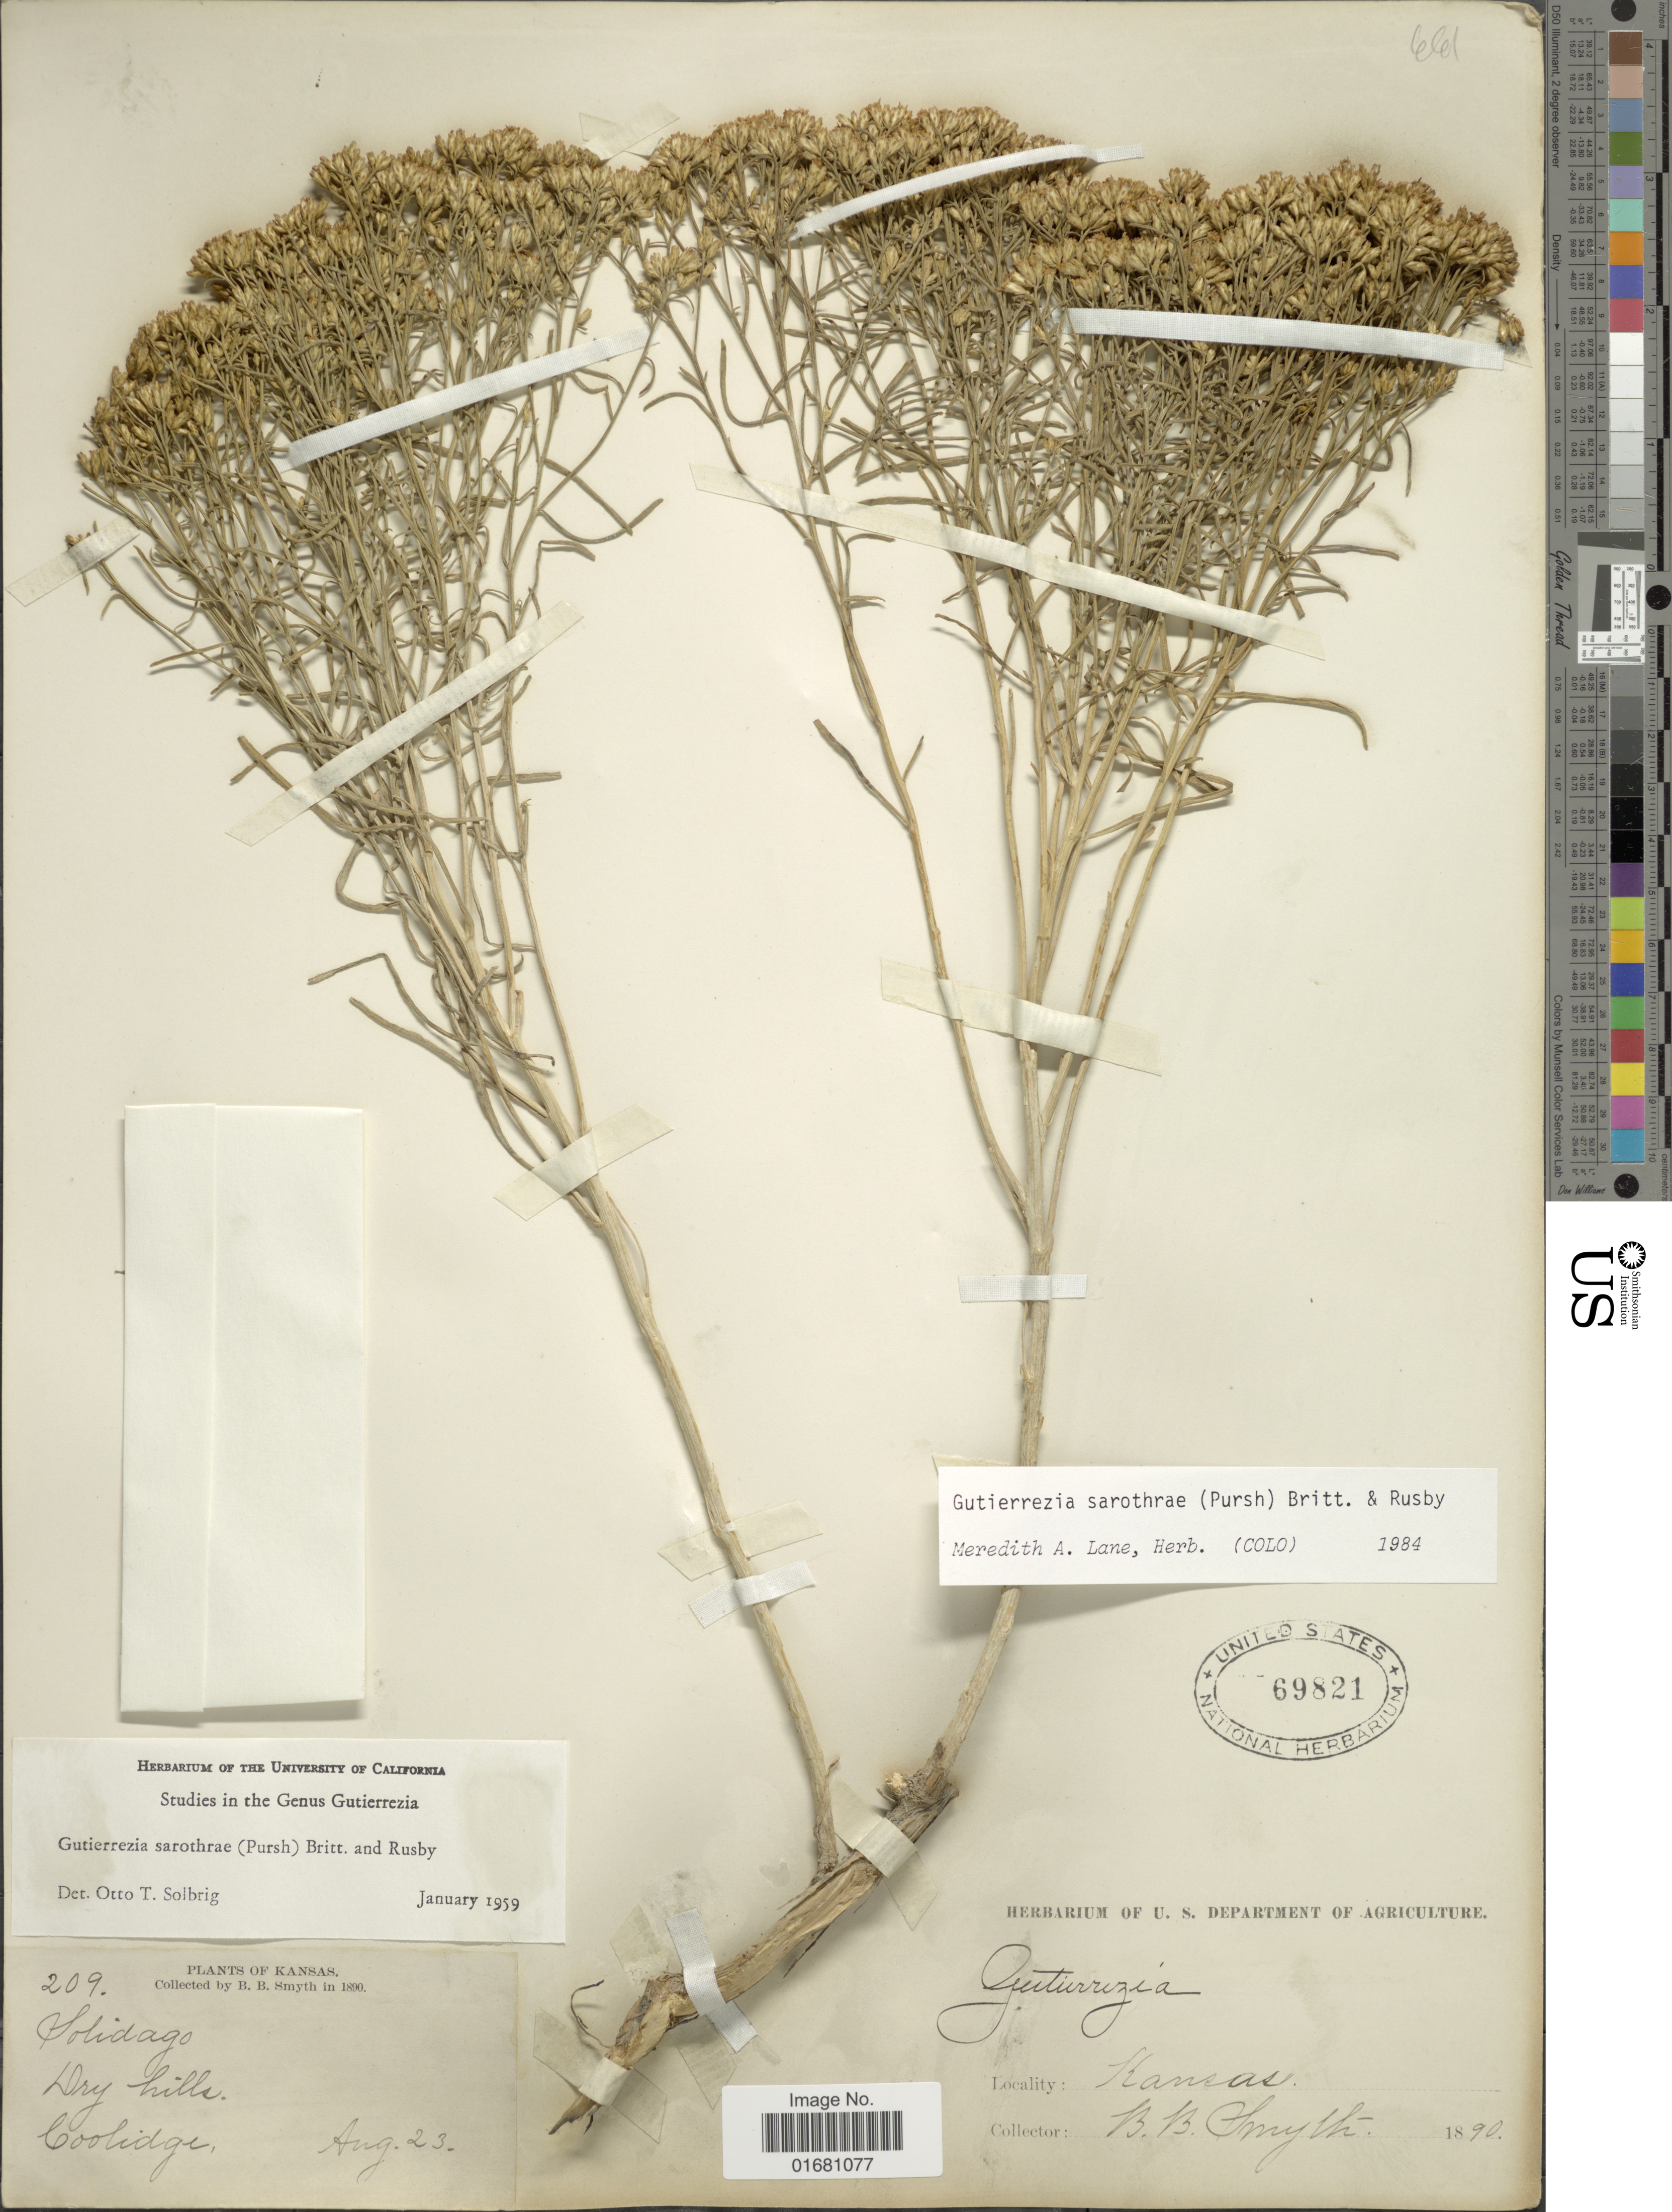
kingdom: Plantae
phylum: Tracheophyta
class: Magnoliopsida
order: Asterales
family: Asteraceae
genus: Gutierrezia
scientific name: Gutierrezia sarothrae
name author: (Pursh) Britton & Rusby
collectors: B. Smyth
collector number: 209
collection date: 1890-08-23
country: United States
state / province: Kansas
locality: Dry hills, Coolidge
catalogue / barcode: US 69821